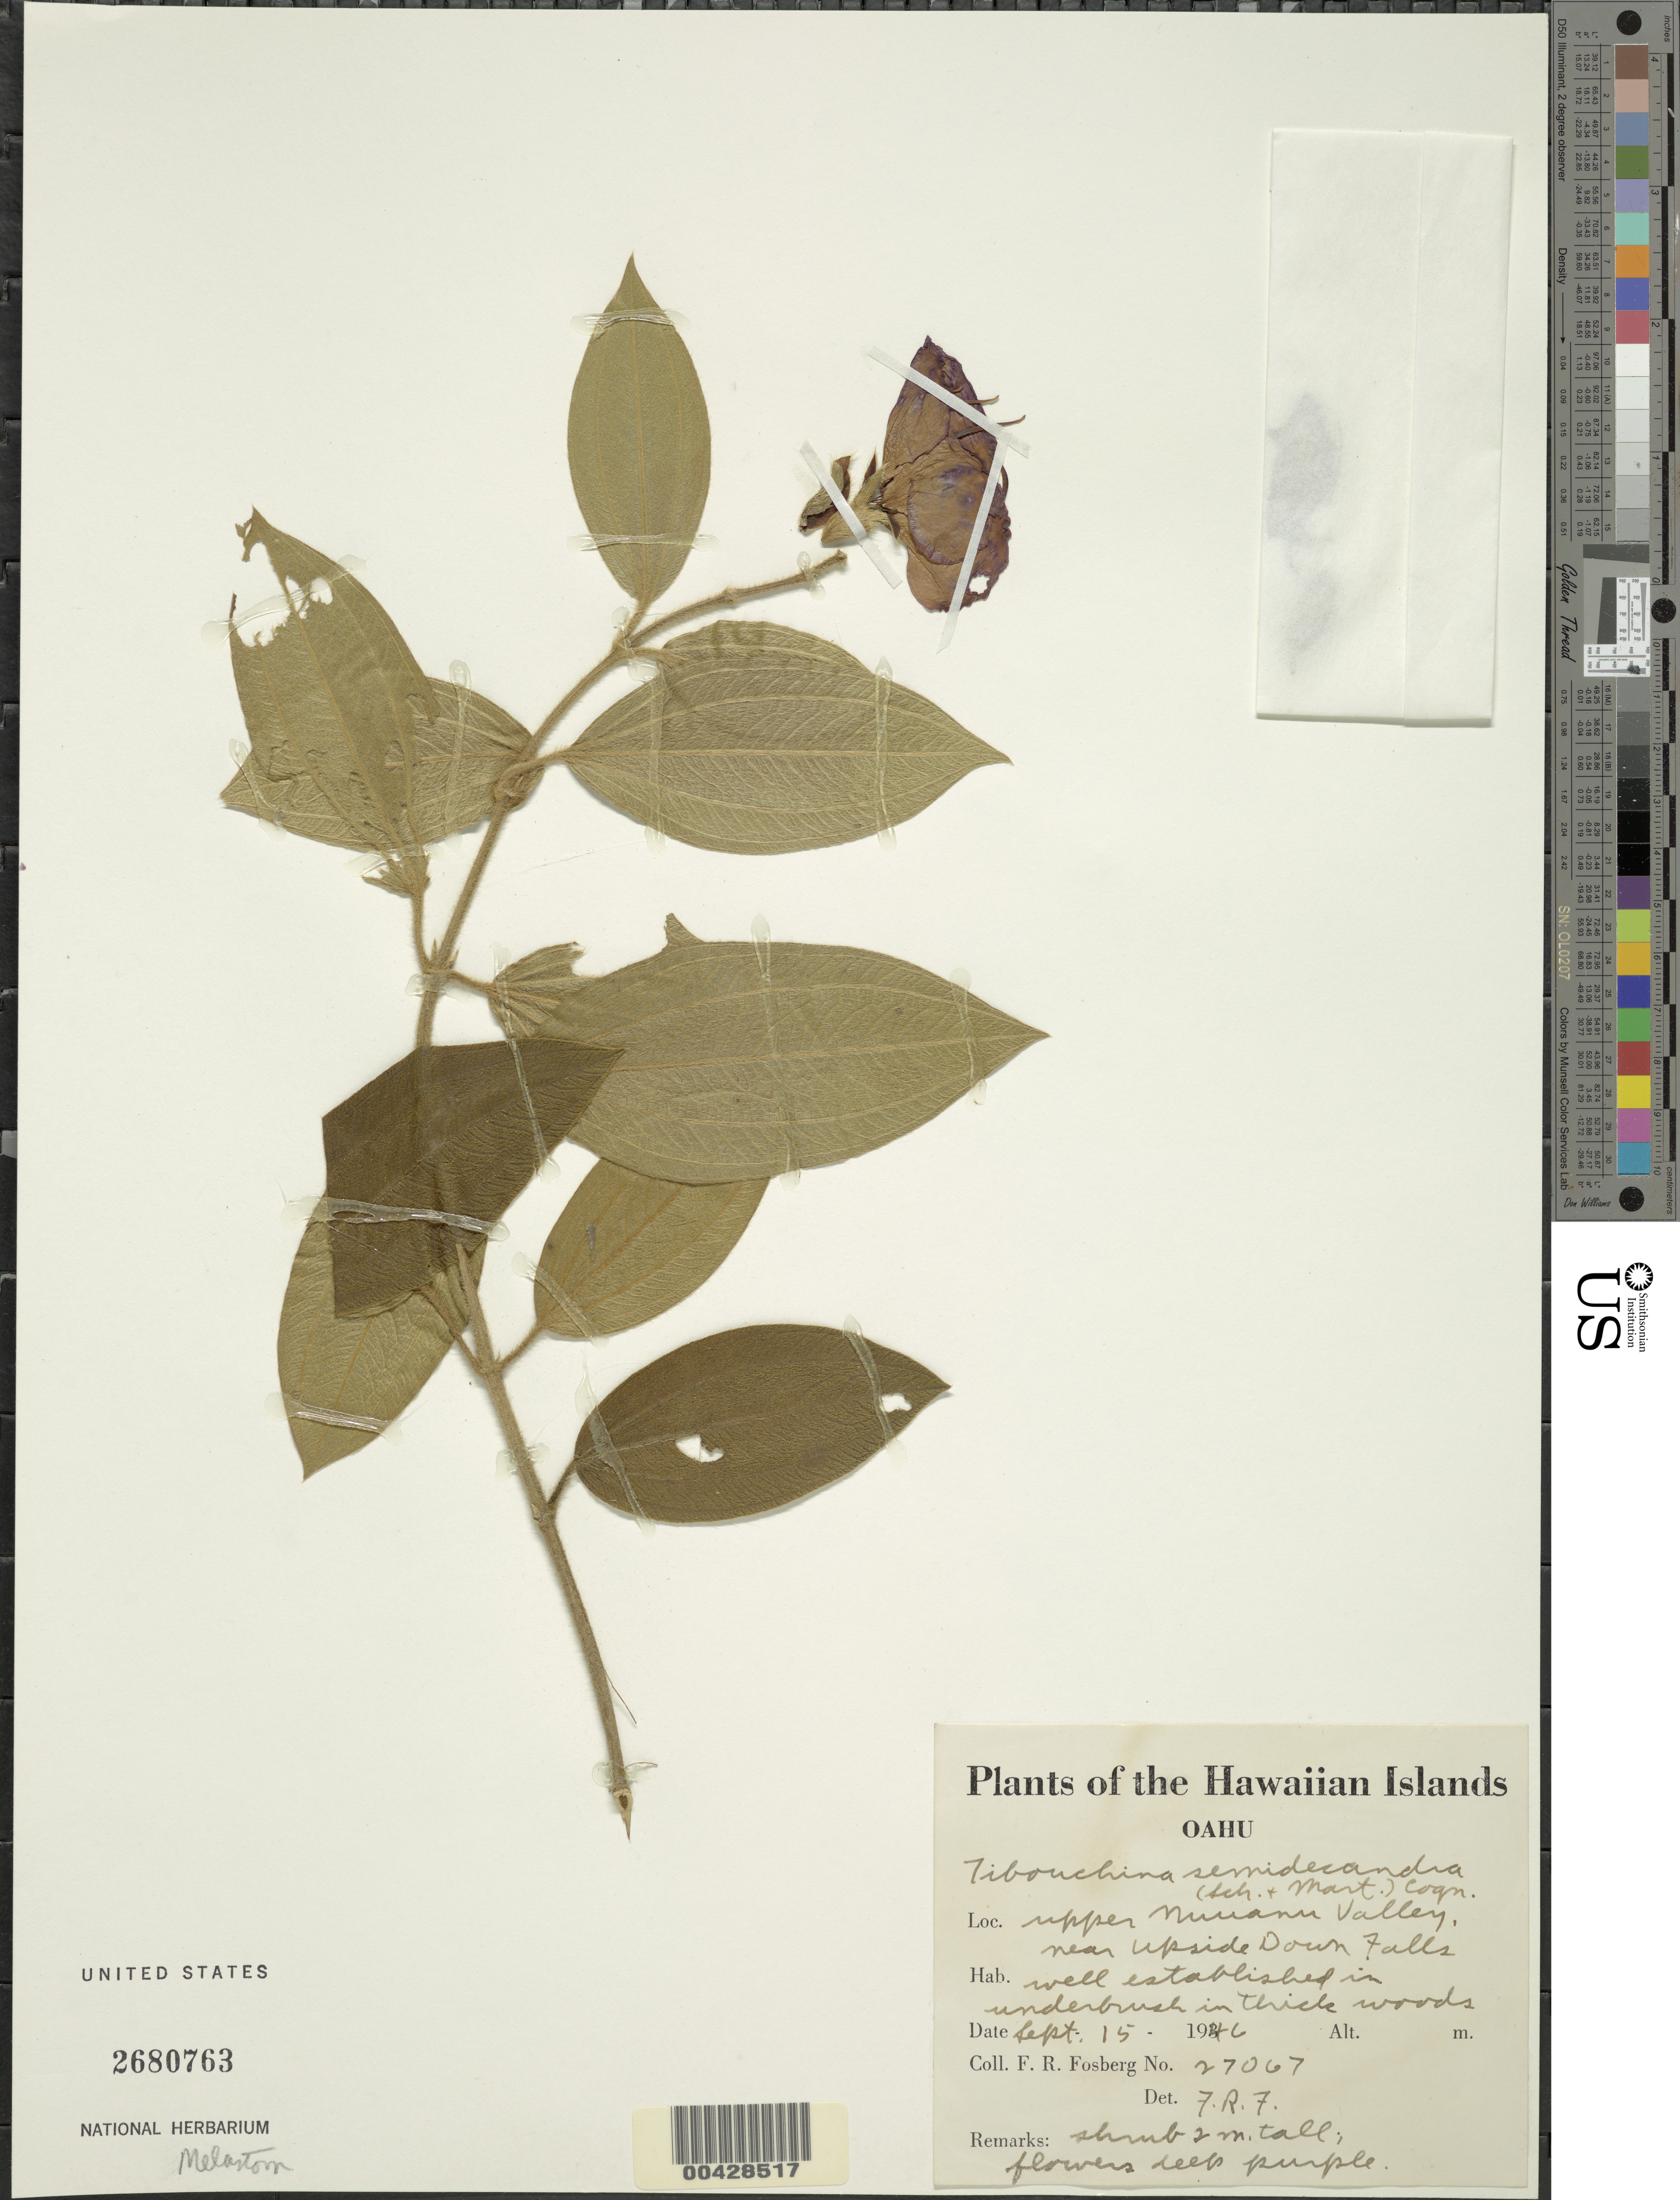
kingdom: Plantae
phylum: Tracheophyta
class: Magnoliopsida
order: Myrtales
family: Melastomataceae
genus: Pleroma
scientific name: Pleroma urvilleanum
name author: (DC.) P.J.F. Guim. & Michelang.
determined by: Wagner, W. L., (BOT), Smithsonian Institution - National Museum of Natural History (UNITED STATES)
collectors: F. R. Fosberg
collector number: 27067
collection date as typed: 15 Sep 1946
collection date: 1946-09-15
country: United States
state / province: Hawaii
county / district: Honolulu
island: Oahu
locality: Upper Nuuanu Valley, near Upside Down Falls.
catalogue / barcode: US 2680763